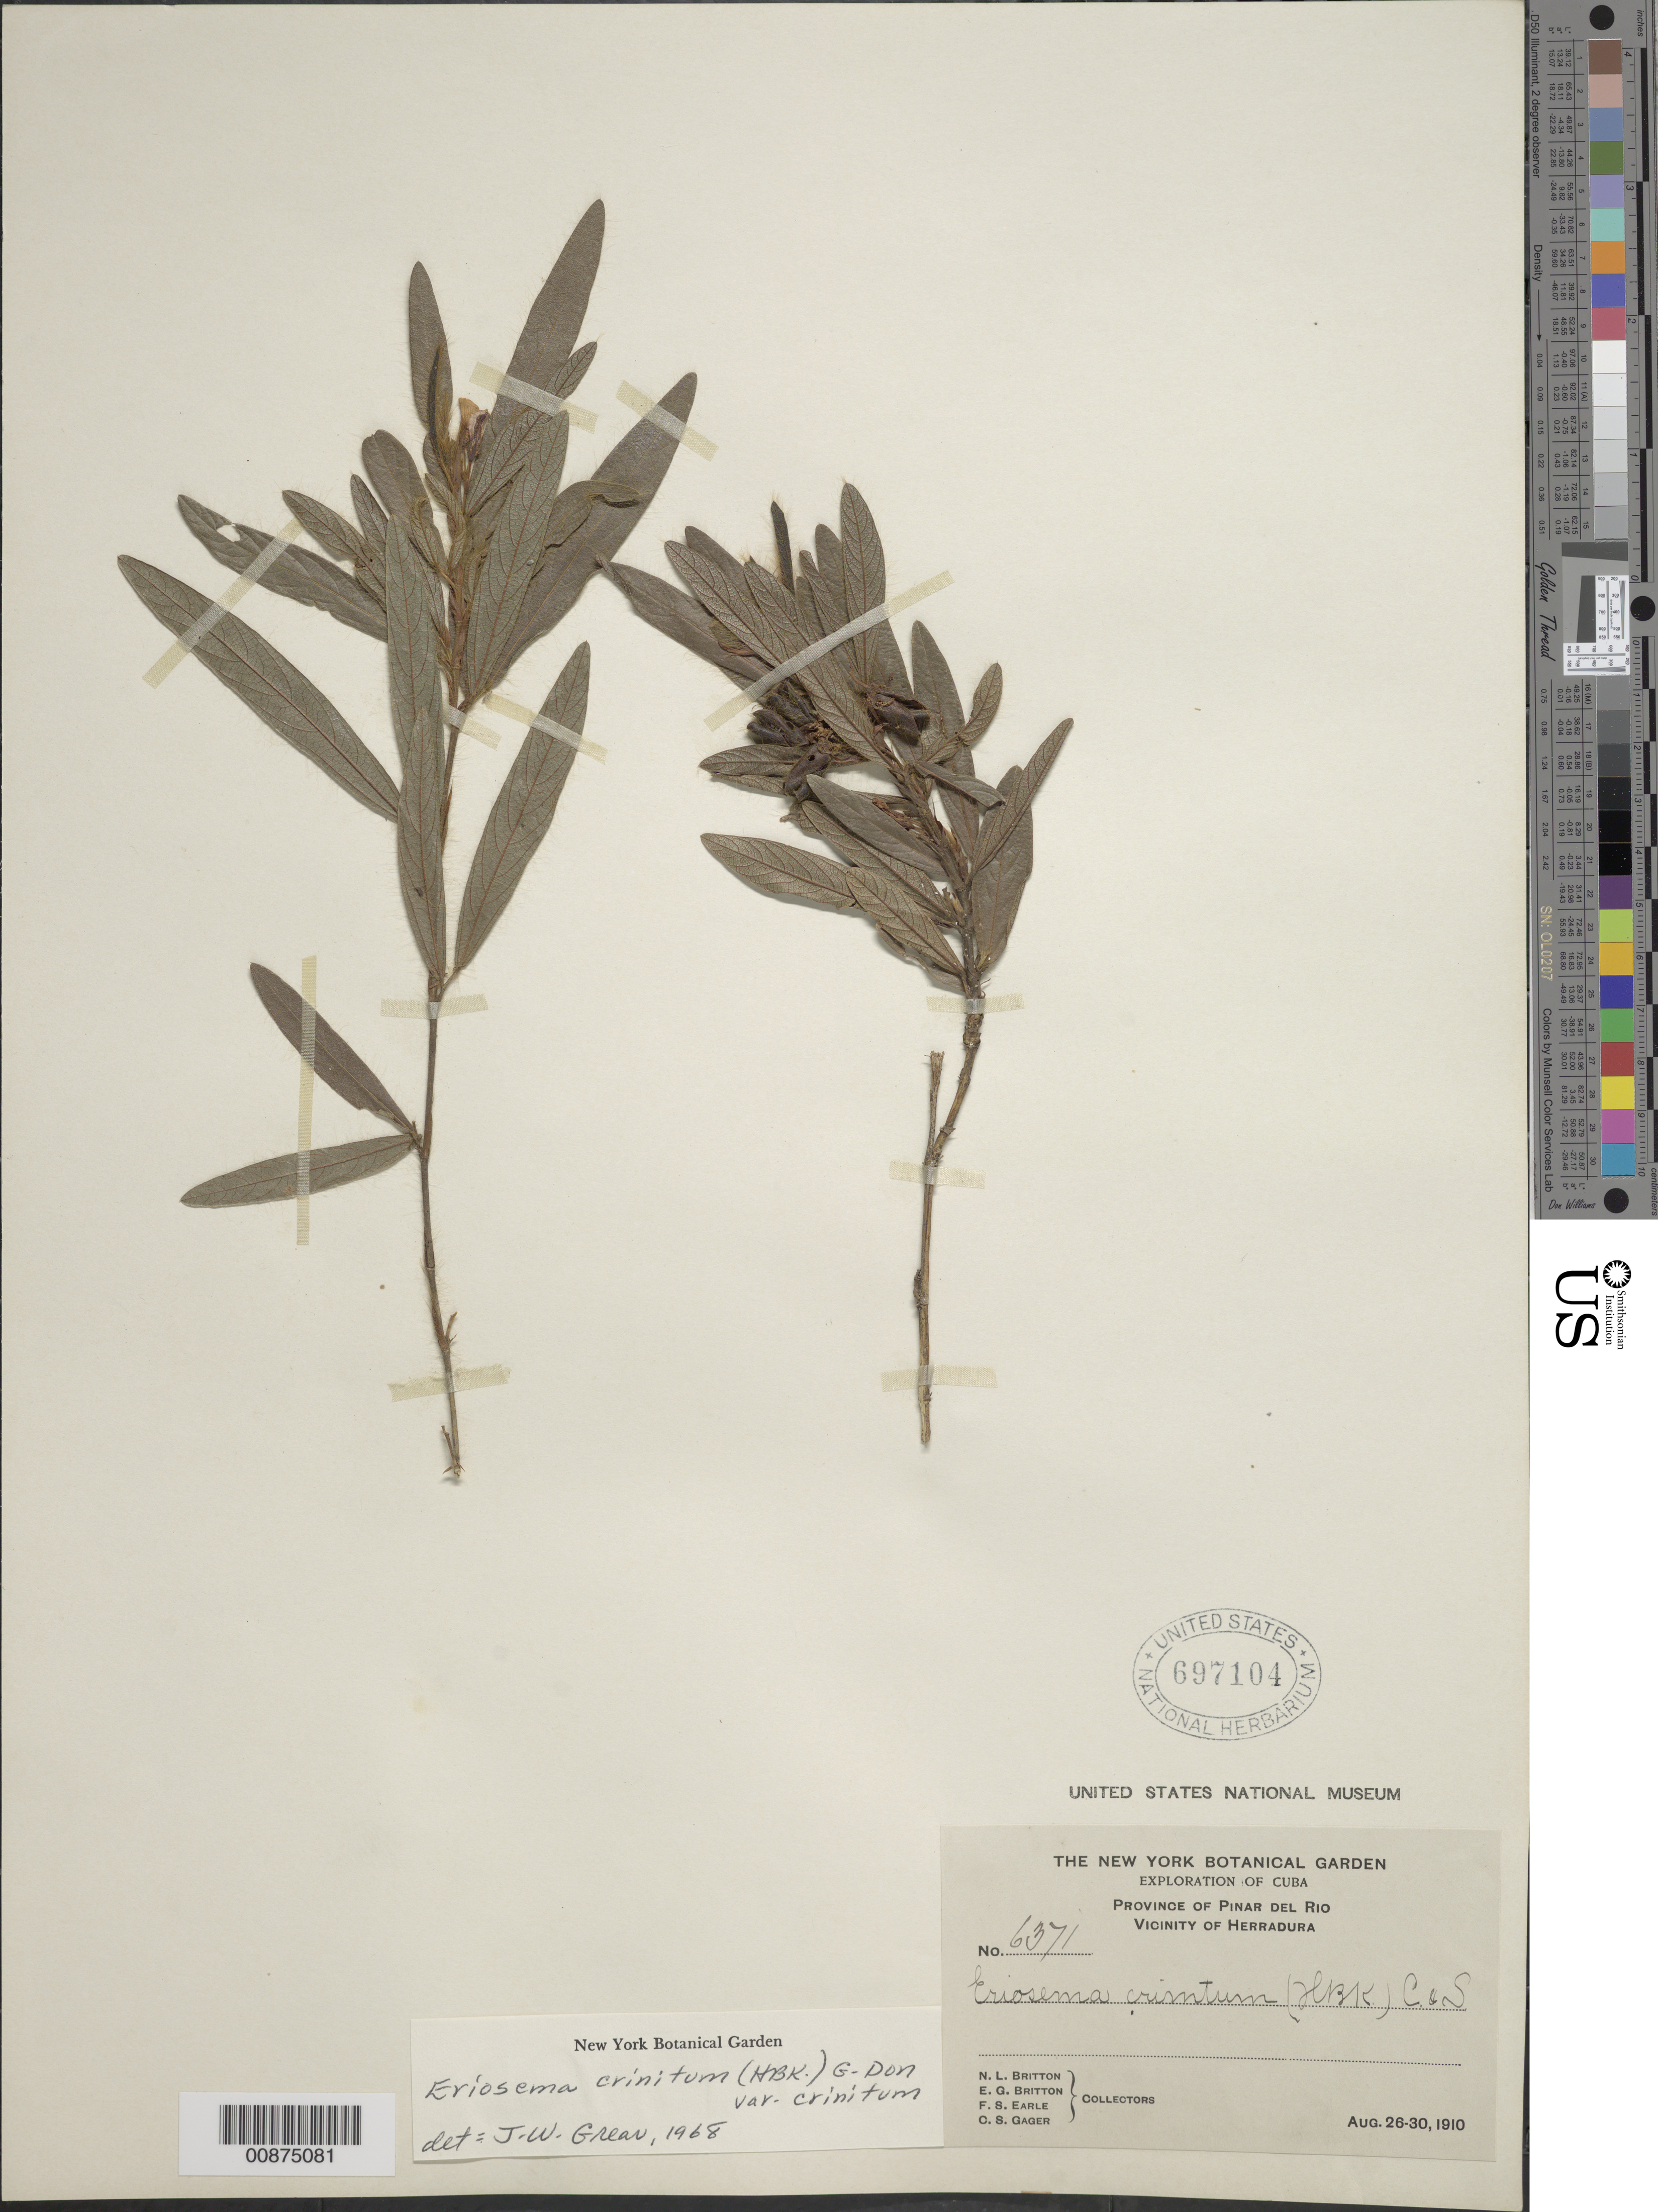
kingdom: Plantae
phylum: Tracheophyta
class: Magnoliopsida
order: Fabales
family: Fabaceae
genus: Eriosema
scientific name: Eriosema crinitum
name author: (Kunth) G. Don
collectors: N. Britton, E. G. Britton, F. S. Earle & C. Gager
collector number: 6371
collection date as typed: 26 Aug 1910 to 30 Aug 1910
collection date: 1910-08-26/1910-08-30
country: Cuba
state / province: Pinar del Rio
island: Cuba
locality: Vicinity of Herradura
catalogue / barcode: US 697104